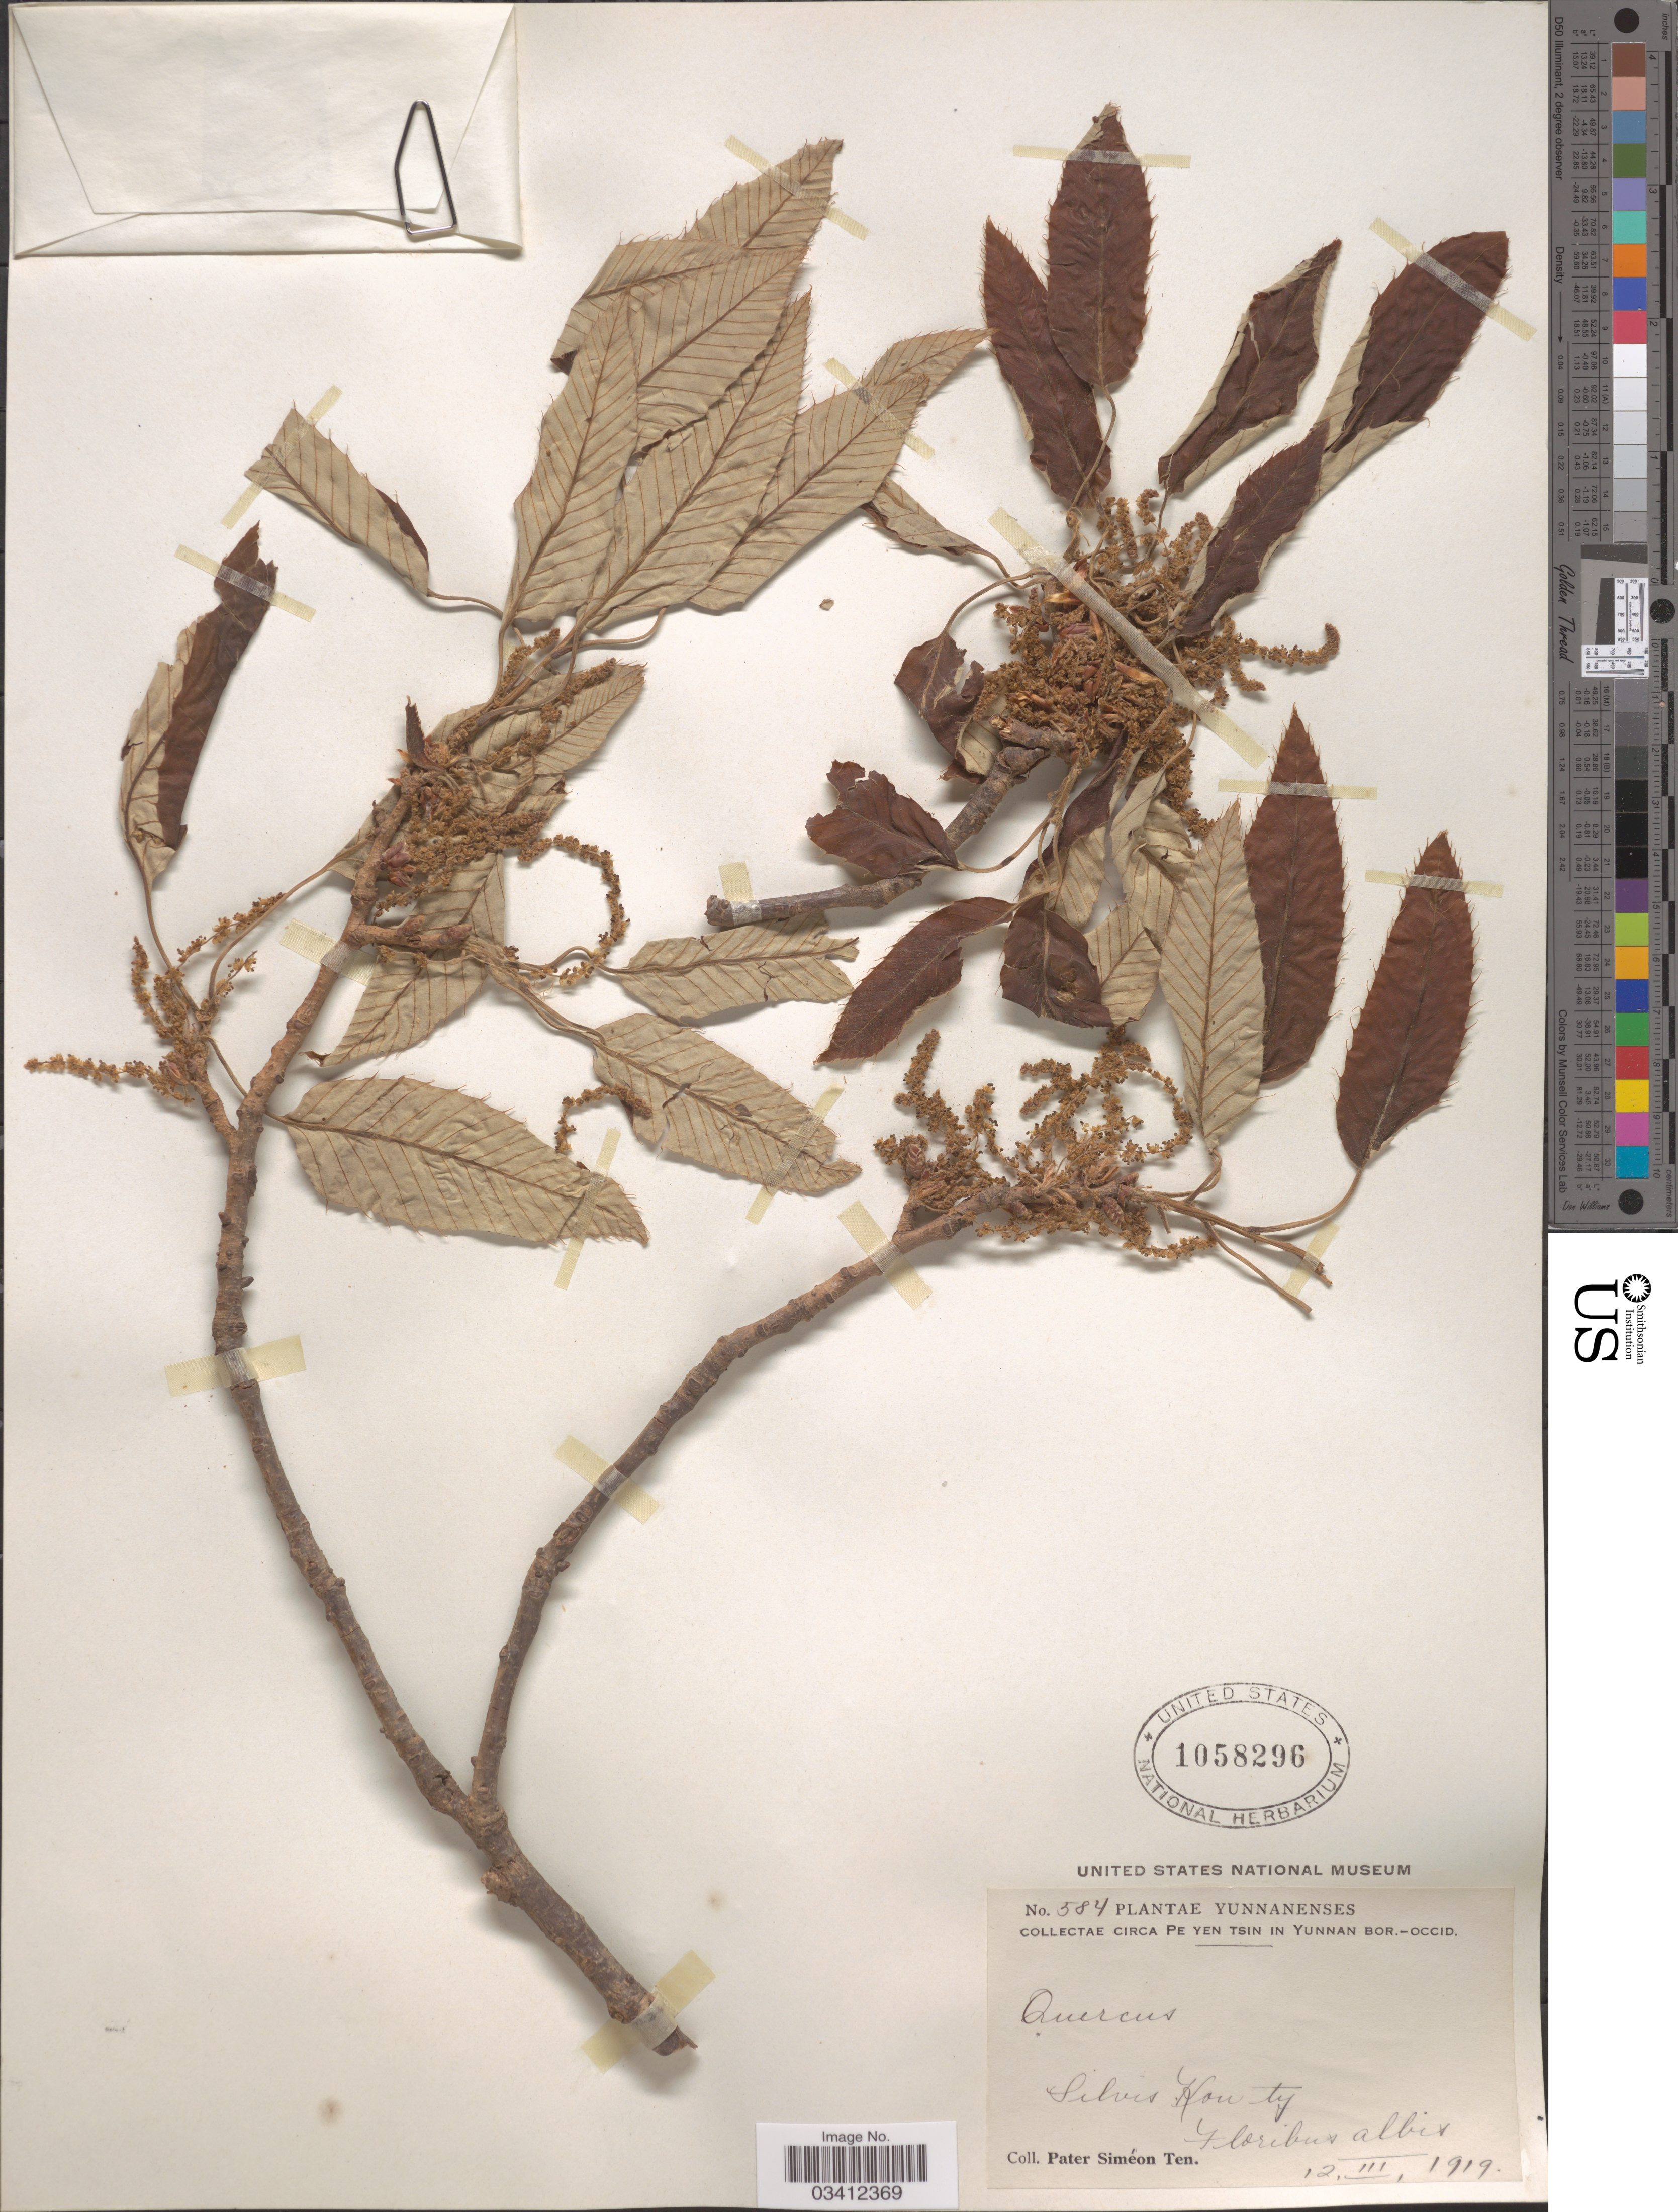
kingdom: Plantae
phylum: Tracheophyta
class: Magnoliopsida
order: Fagales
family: Fagaceae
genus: Quercus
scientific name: Quercus variabilis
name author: Blume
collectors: P. S. Ten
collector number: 584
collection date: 1919-03-12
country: China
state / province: Yunnan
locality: Circa Pe Yen Tsin in Yunnan Bor.-Occid. Silvis Kouty.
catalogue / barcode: US 1058296